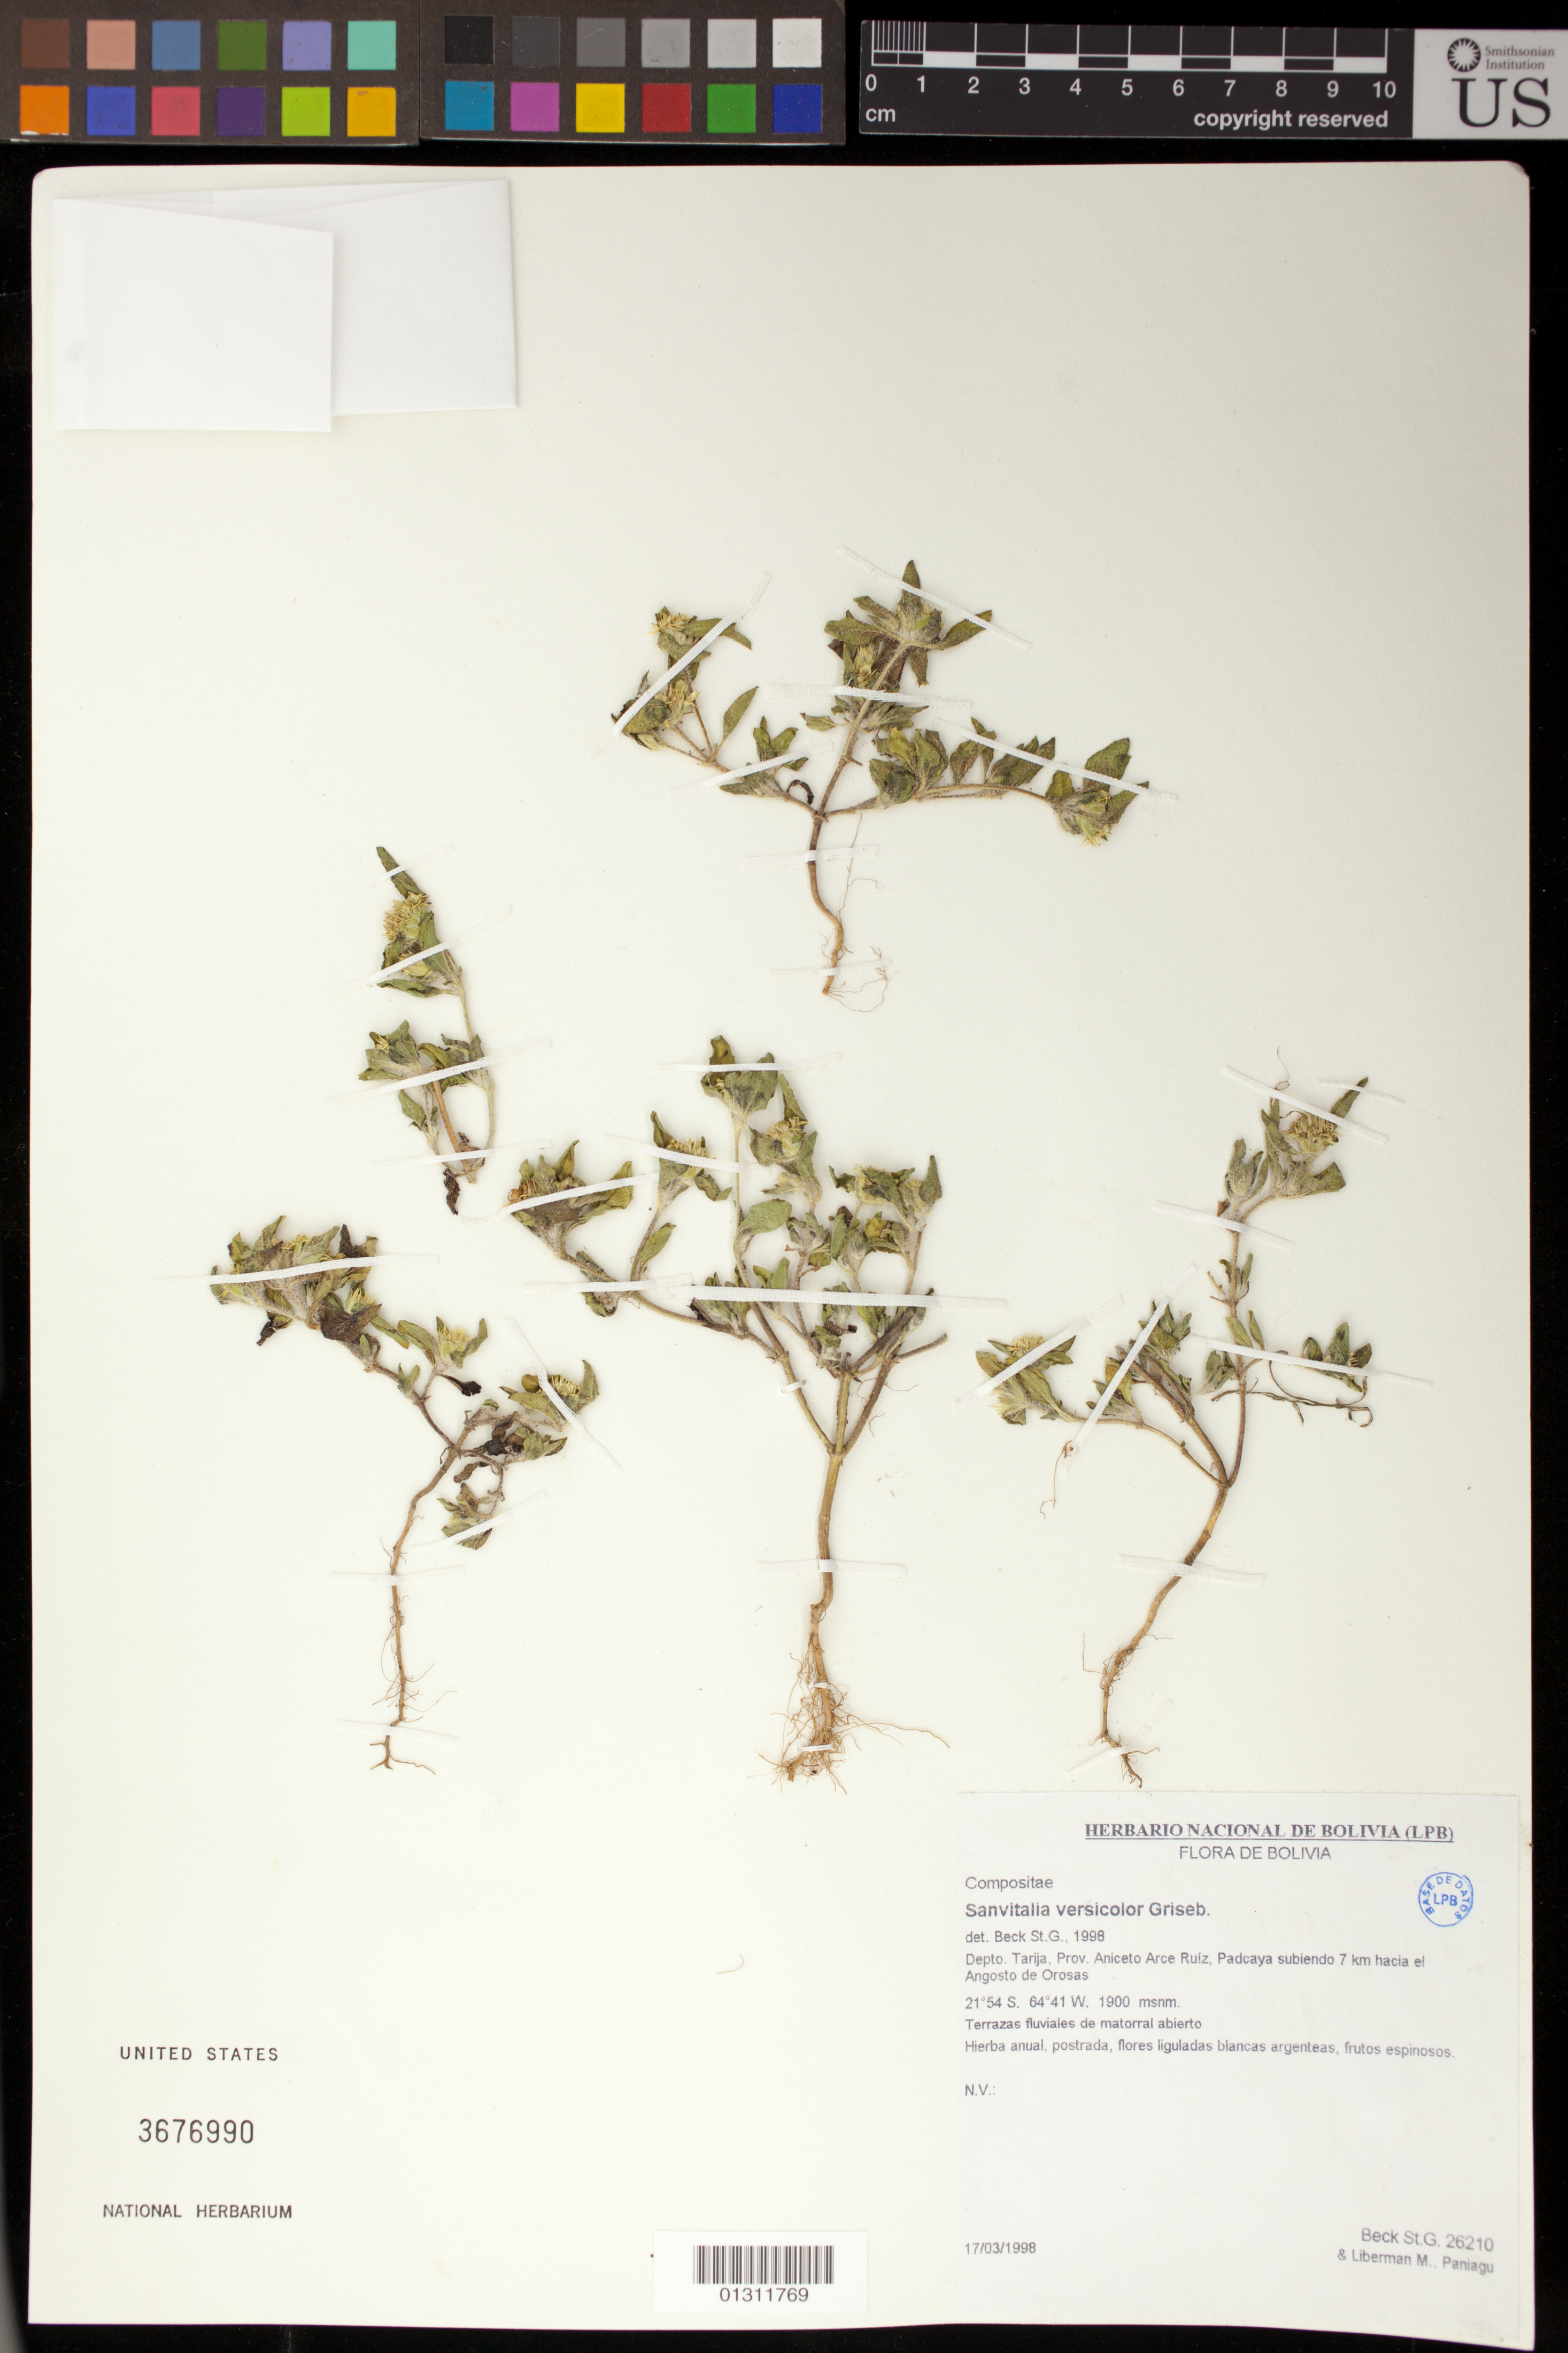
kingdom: Plantae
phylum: Tracheophyta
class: Magnoliopsida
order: Asterales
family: Asteraceae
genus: Sanvitalia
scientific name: Sanvitalia versicolor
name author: Griseb.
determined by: Skibicki, Samuel V.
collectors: S. G. Beck, M. Liberman & N. Paniagua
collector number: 26210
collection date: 1998-03-17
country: Bolivia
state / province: Tarija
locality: Prov. Aniceto Arce Ruiz, Padcaya subiendo 7 km hacia el Angosto de Orosas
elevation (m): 1900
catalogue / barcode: US 3676990